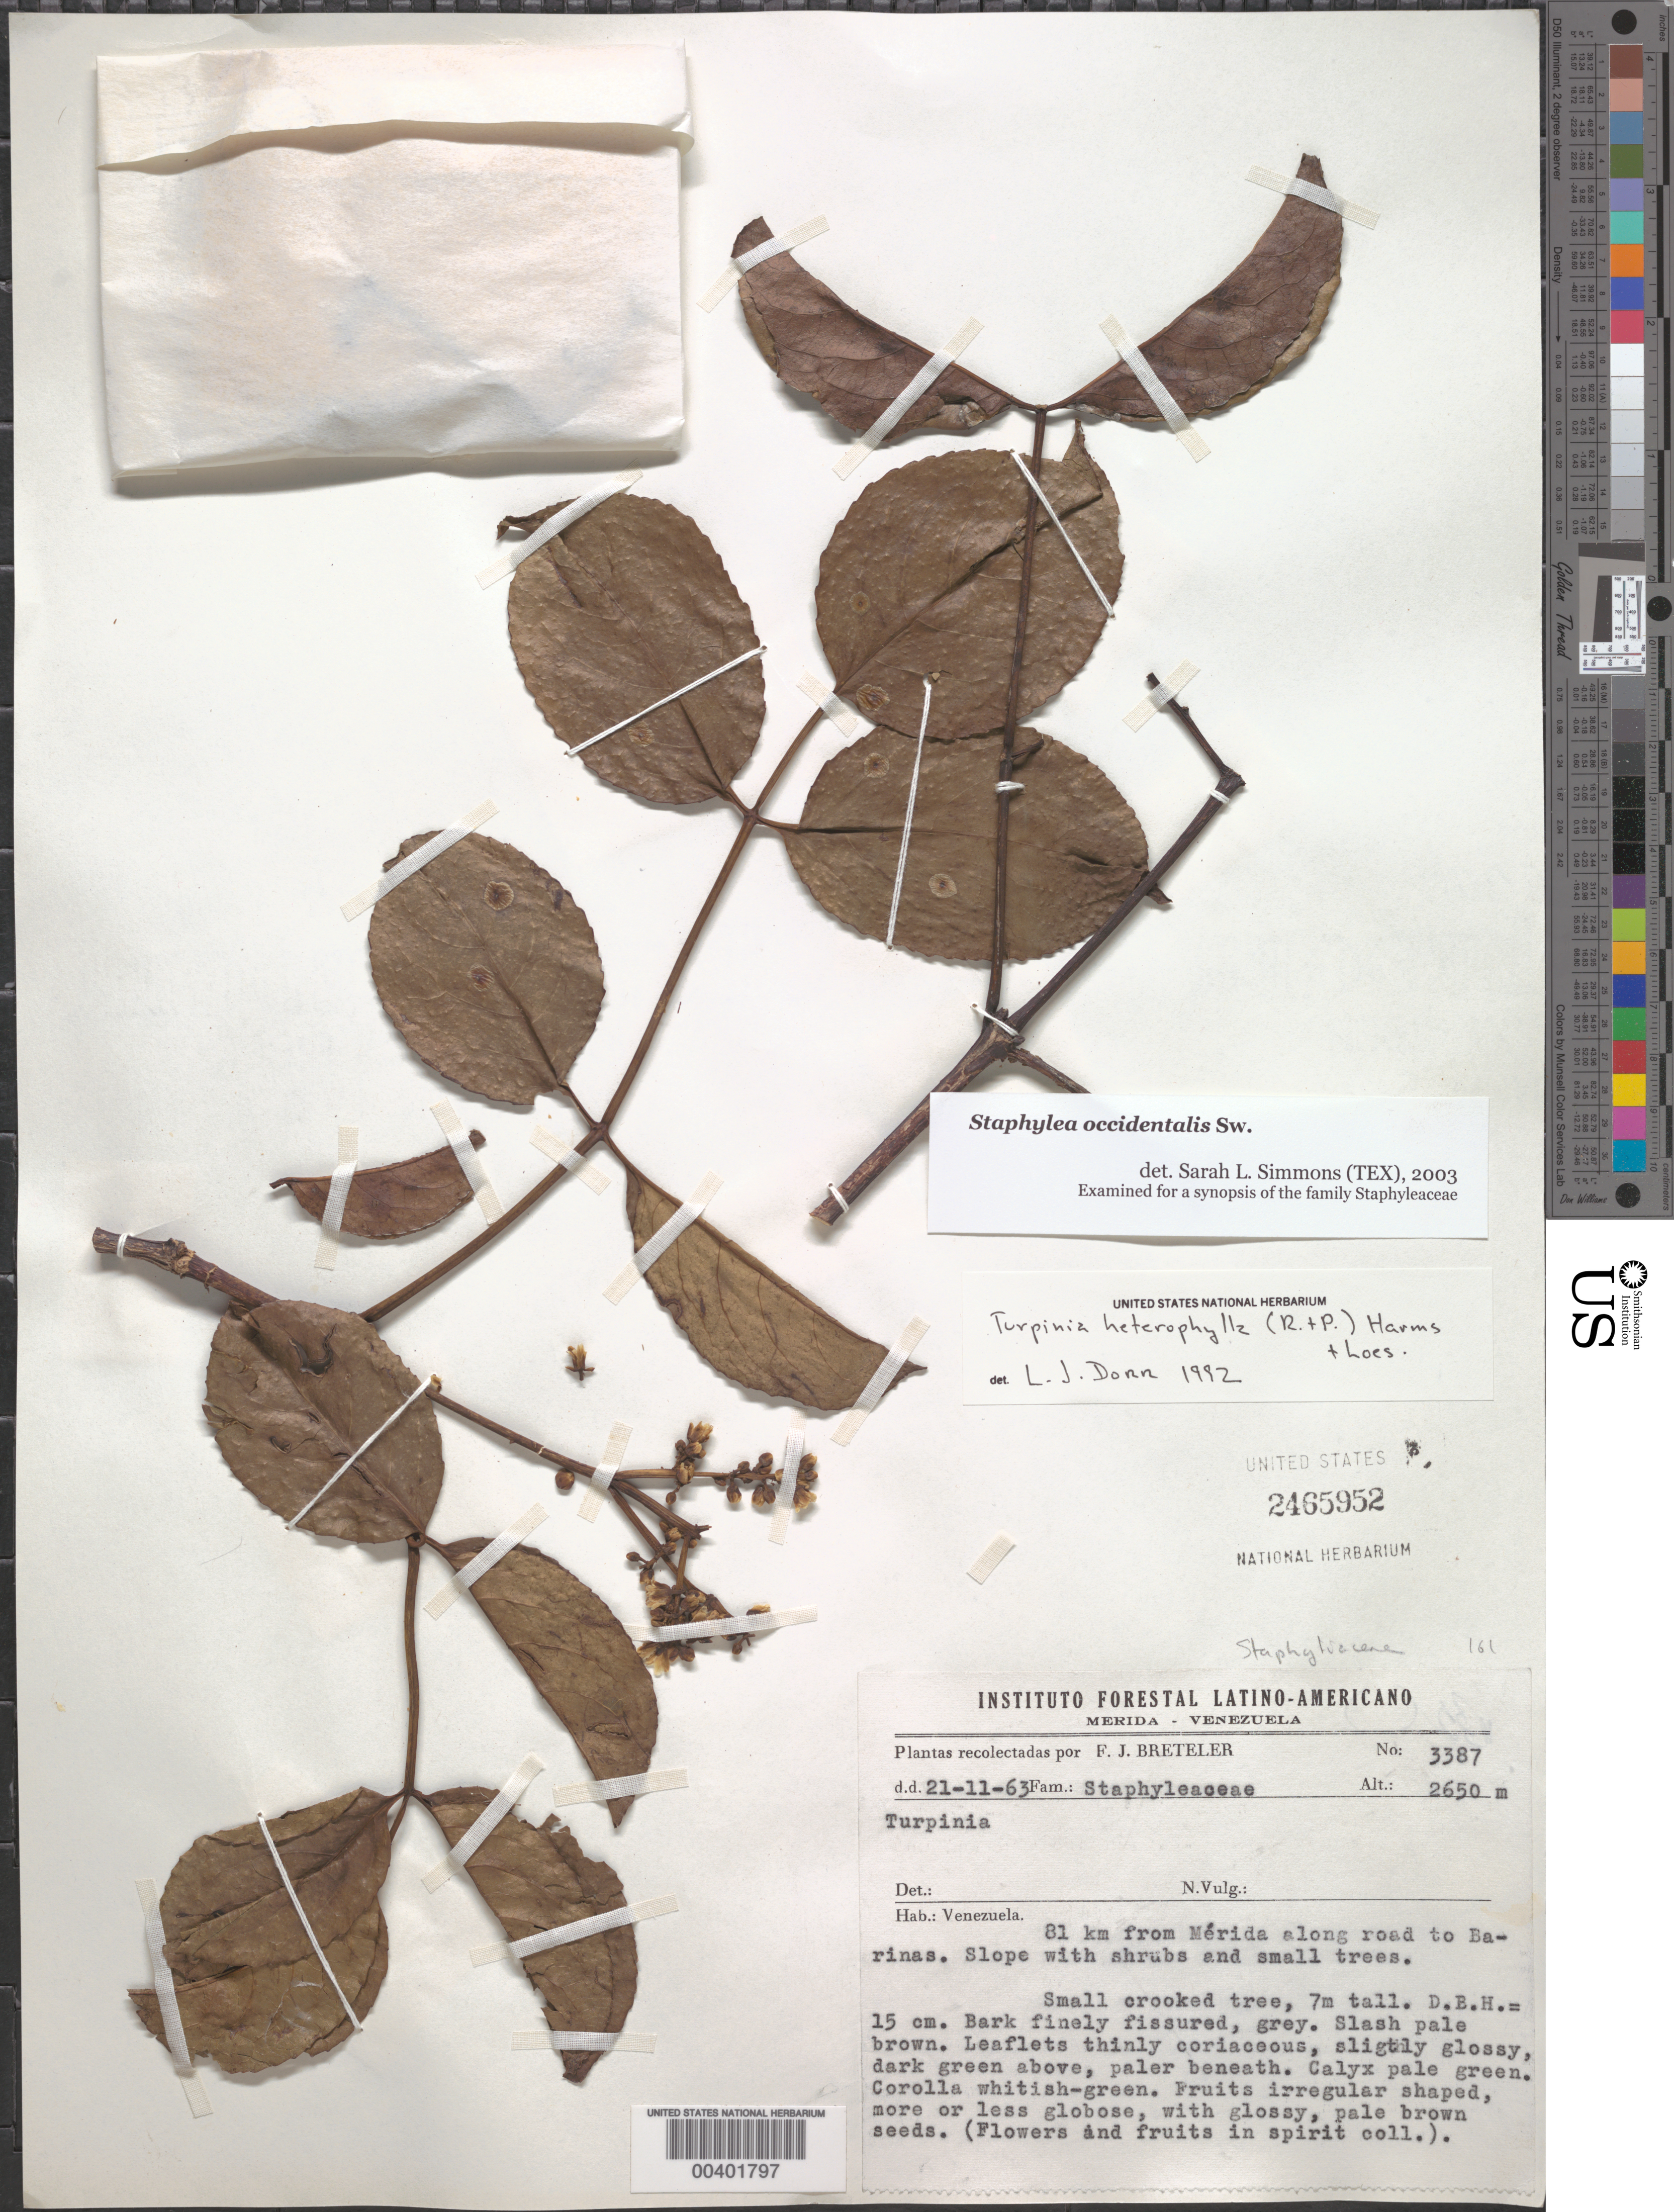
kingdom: Plantae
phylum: Tracheophyta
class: Magnoliopsida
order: Crossosomatales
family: Staphyleaceae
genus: Turpinia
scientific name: Turpinia heterophylla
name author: (Ruiz & Pav.) Harms & Loes.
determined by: Dorr, L. J., (BOT), Smithsonian Institution - National Museum of Natural History (UNITED STATES)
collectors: F. J. Breteler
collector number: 3387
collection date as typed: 21 Nov 1963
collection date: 1963-11-21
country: Venezuela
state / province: Mérida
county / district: Rangel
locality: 81 km from Mérida along road to Barinas.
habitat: Slope with shrubs and small trees.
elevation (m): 2650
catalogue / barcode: US 2465952